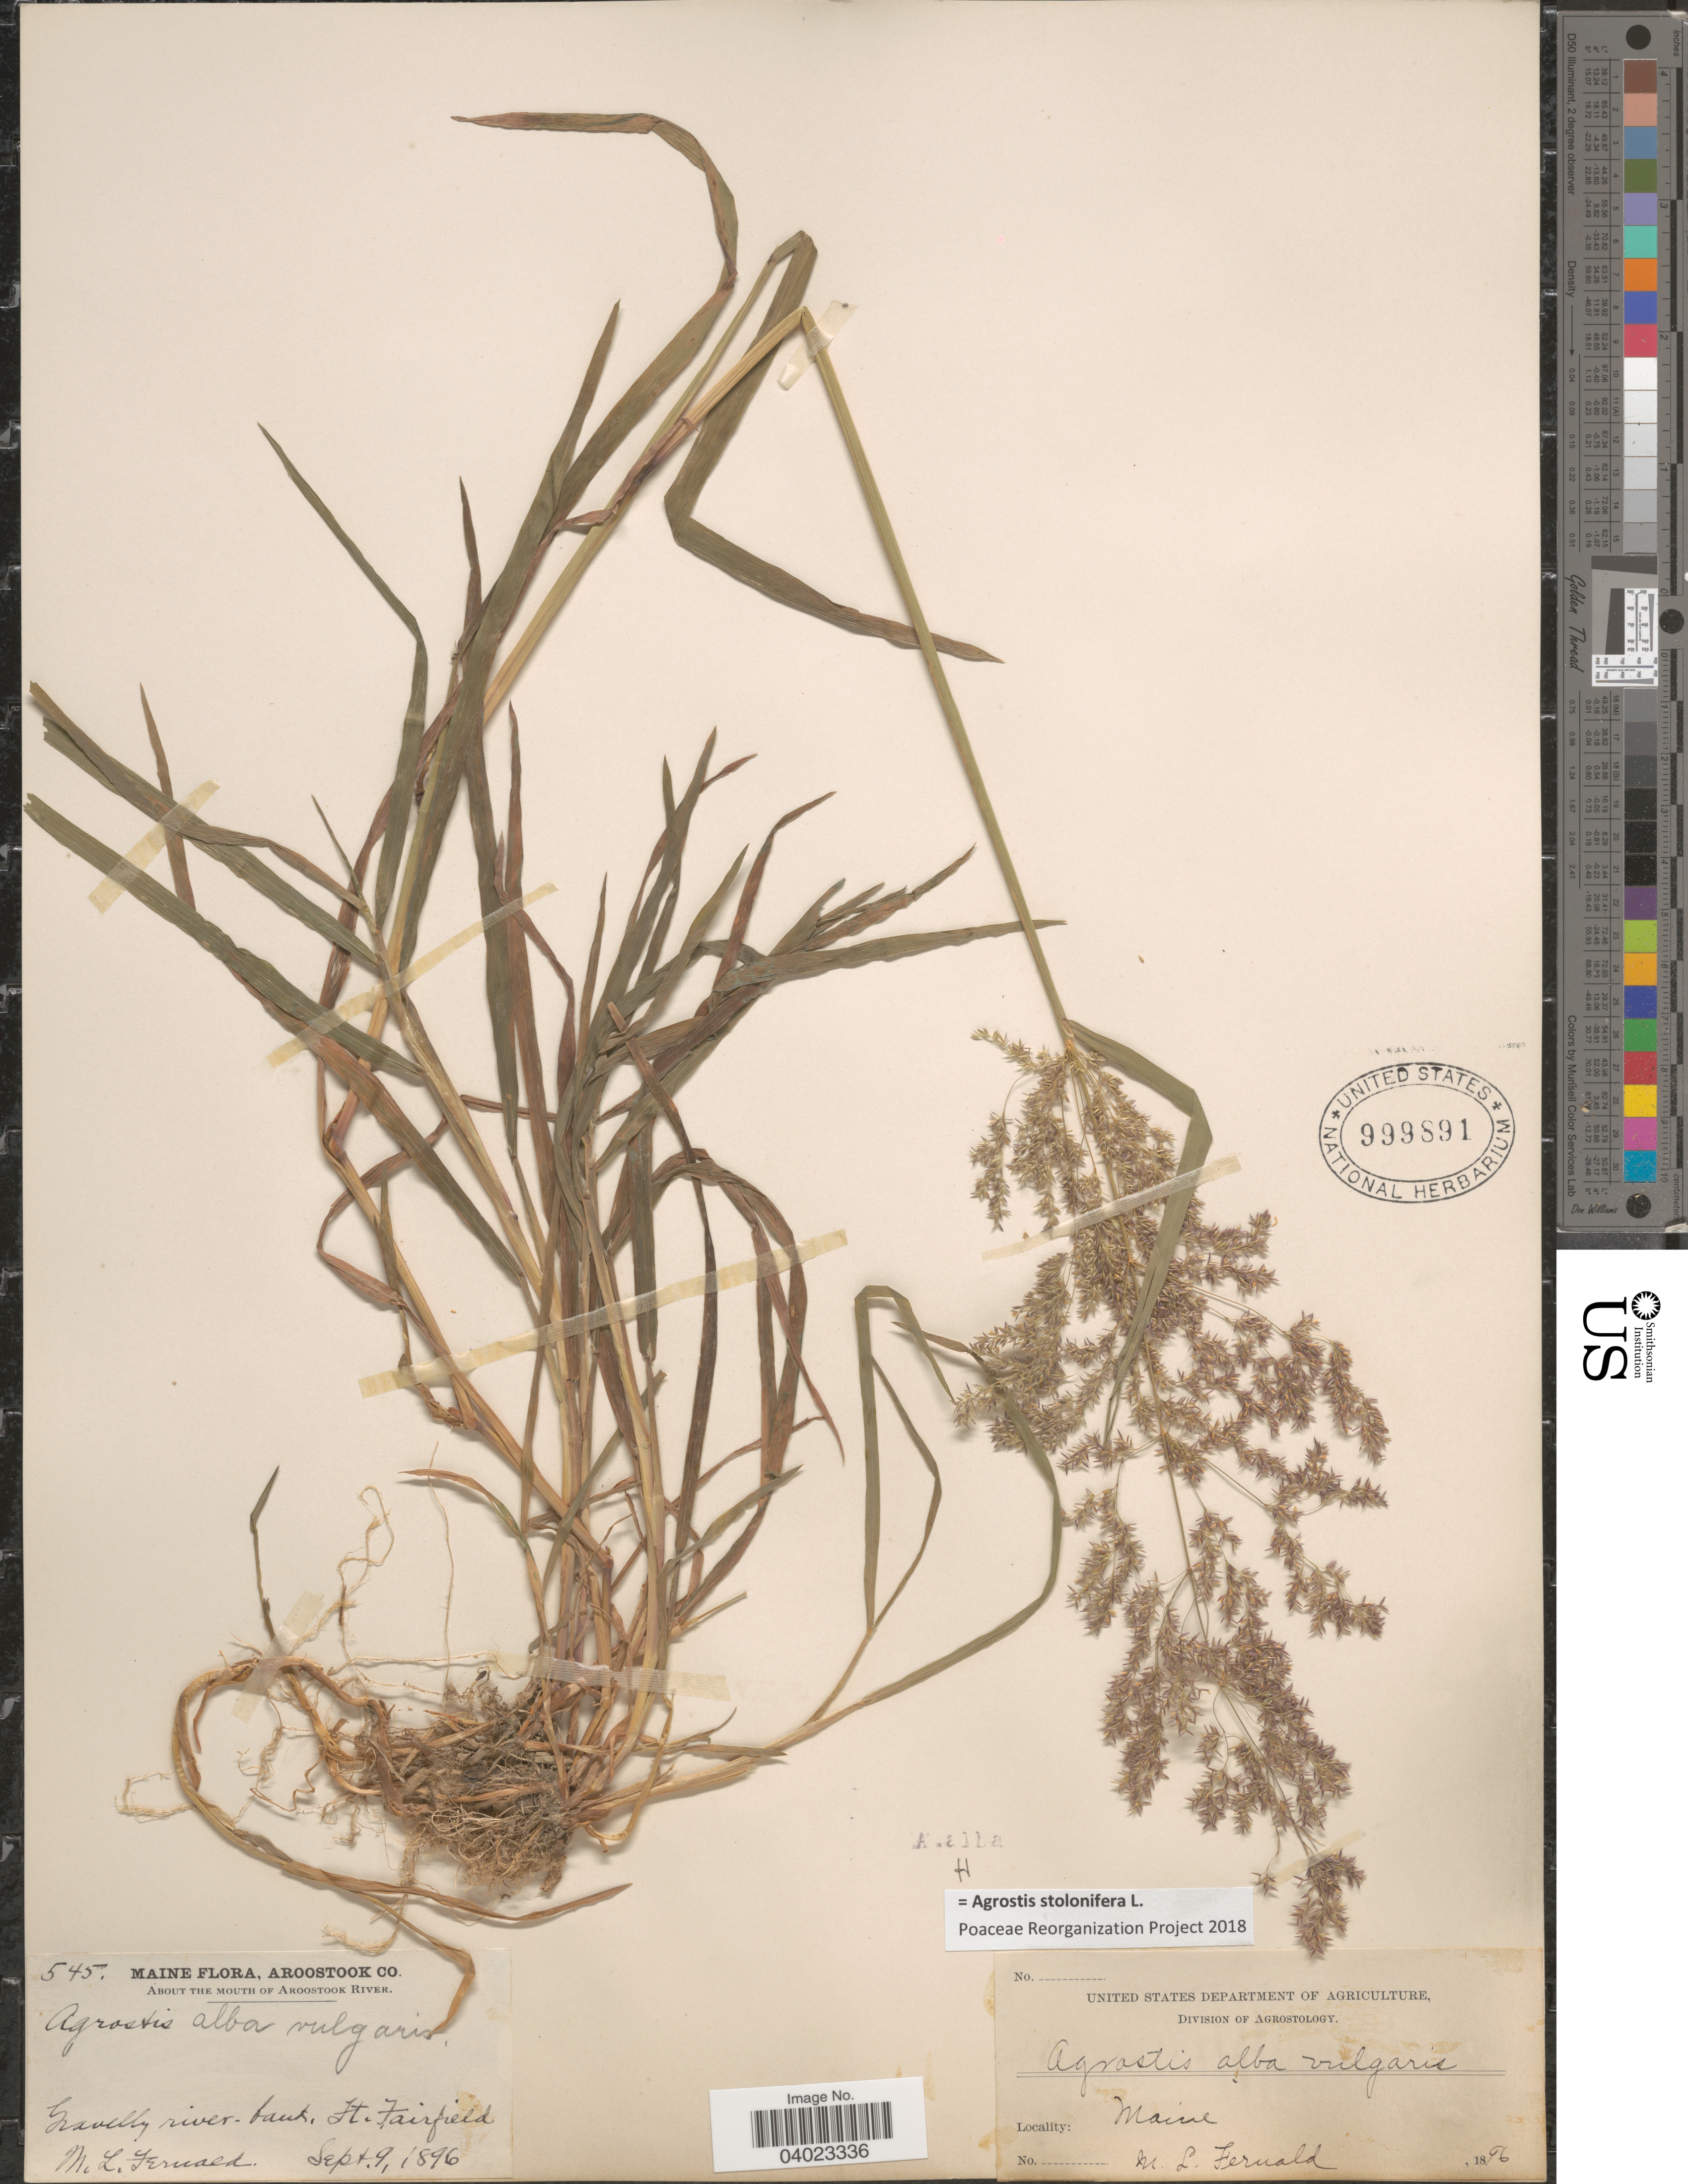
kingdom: Plantae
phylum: Tracheophyta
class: Liliopsida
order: Poales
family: Poaceae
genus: Agrostis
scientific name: Agrostis stolonifera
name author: L.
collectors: M. L. Fernald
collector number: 545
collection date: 1896-09-09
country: United States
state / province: Maine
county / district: Aroostook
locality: About the Mouth of Aroostook River. Gravelly river-bank, Ft. Fairfield.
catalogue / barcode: US 999891